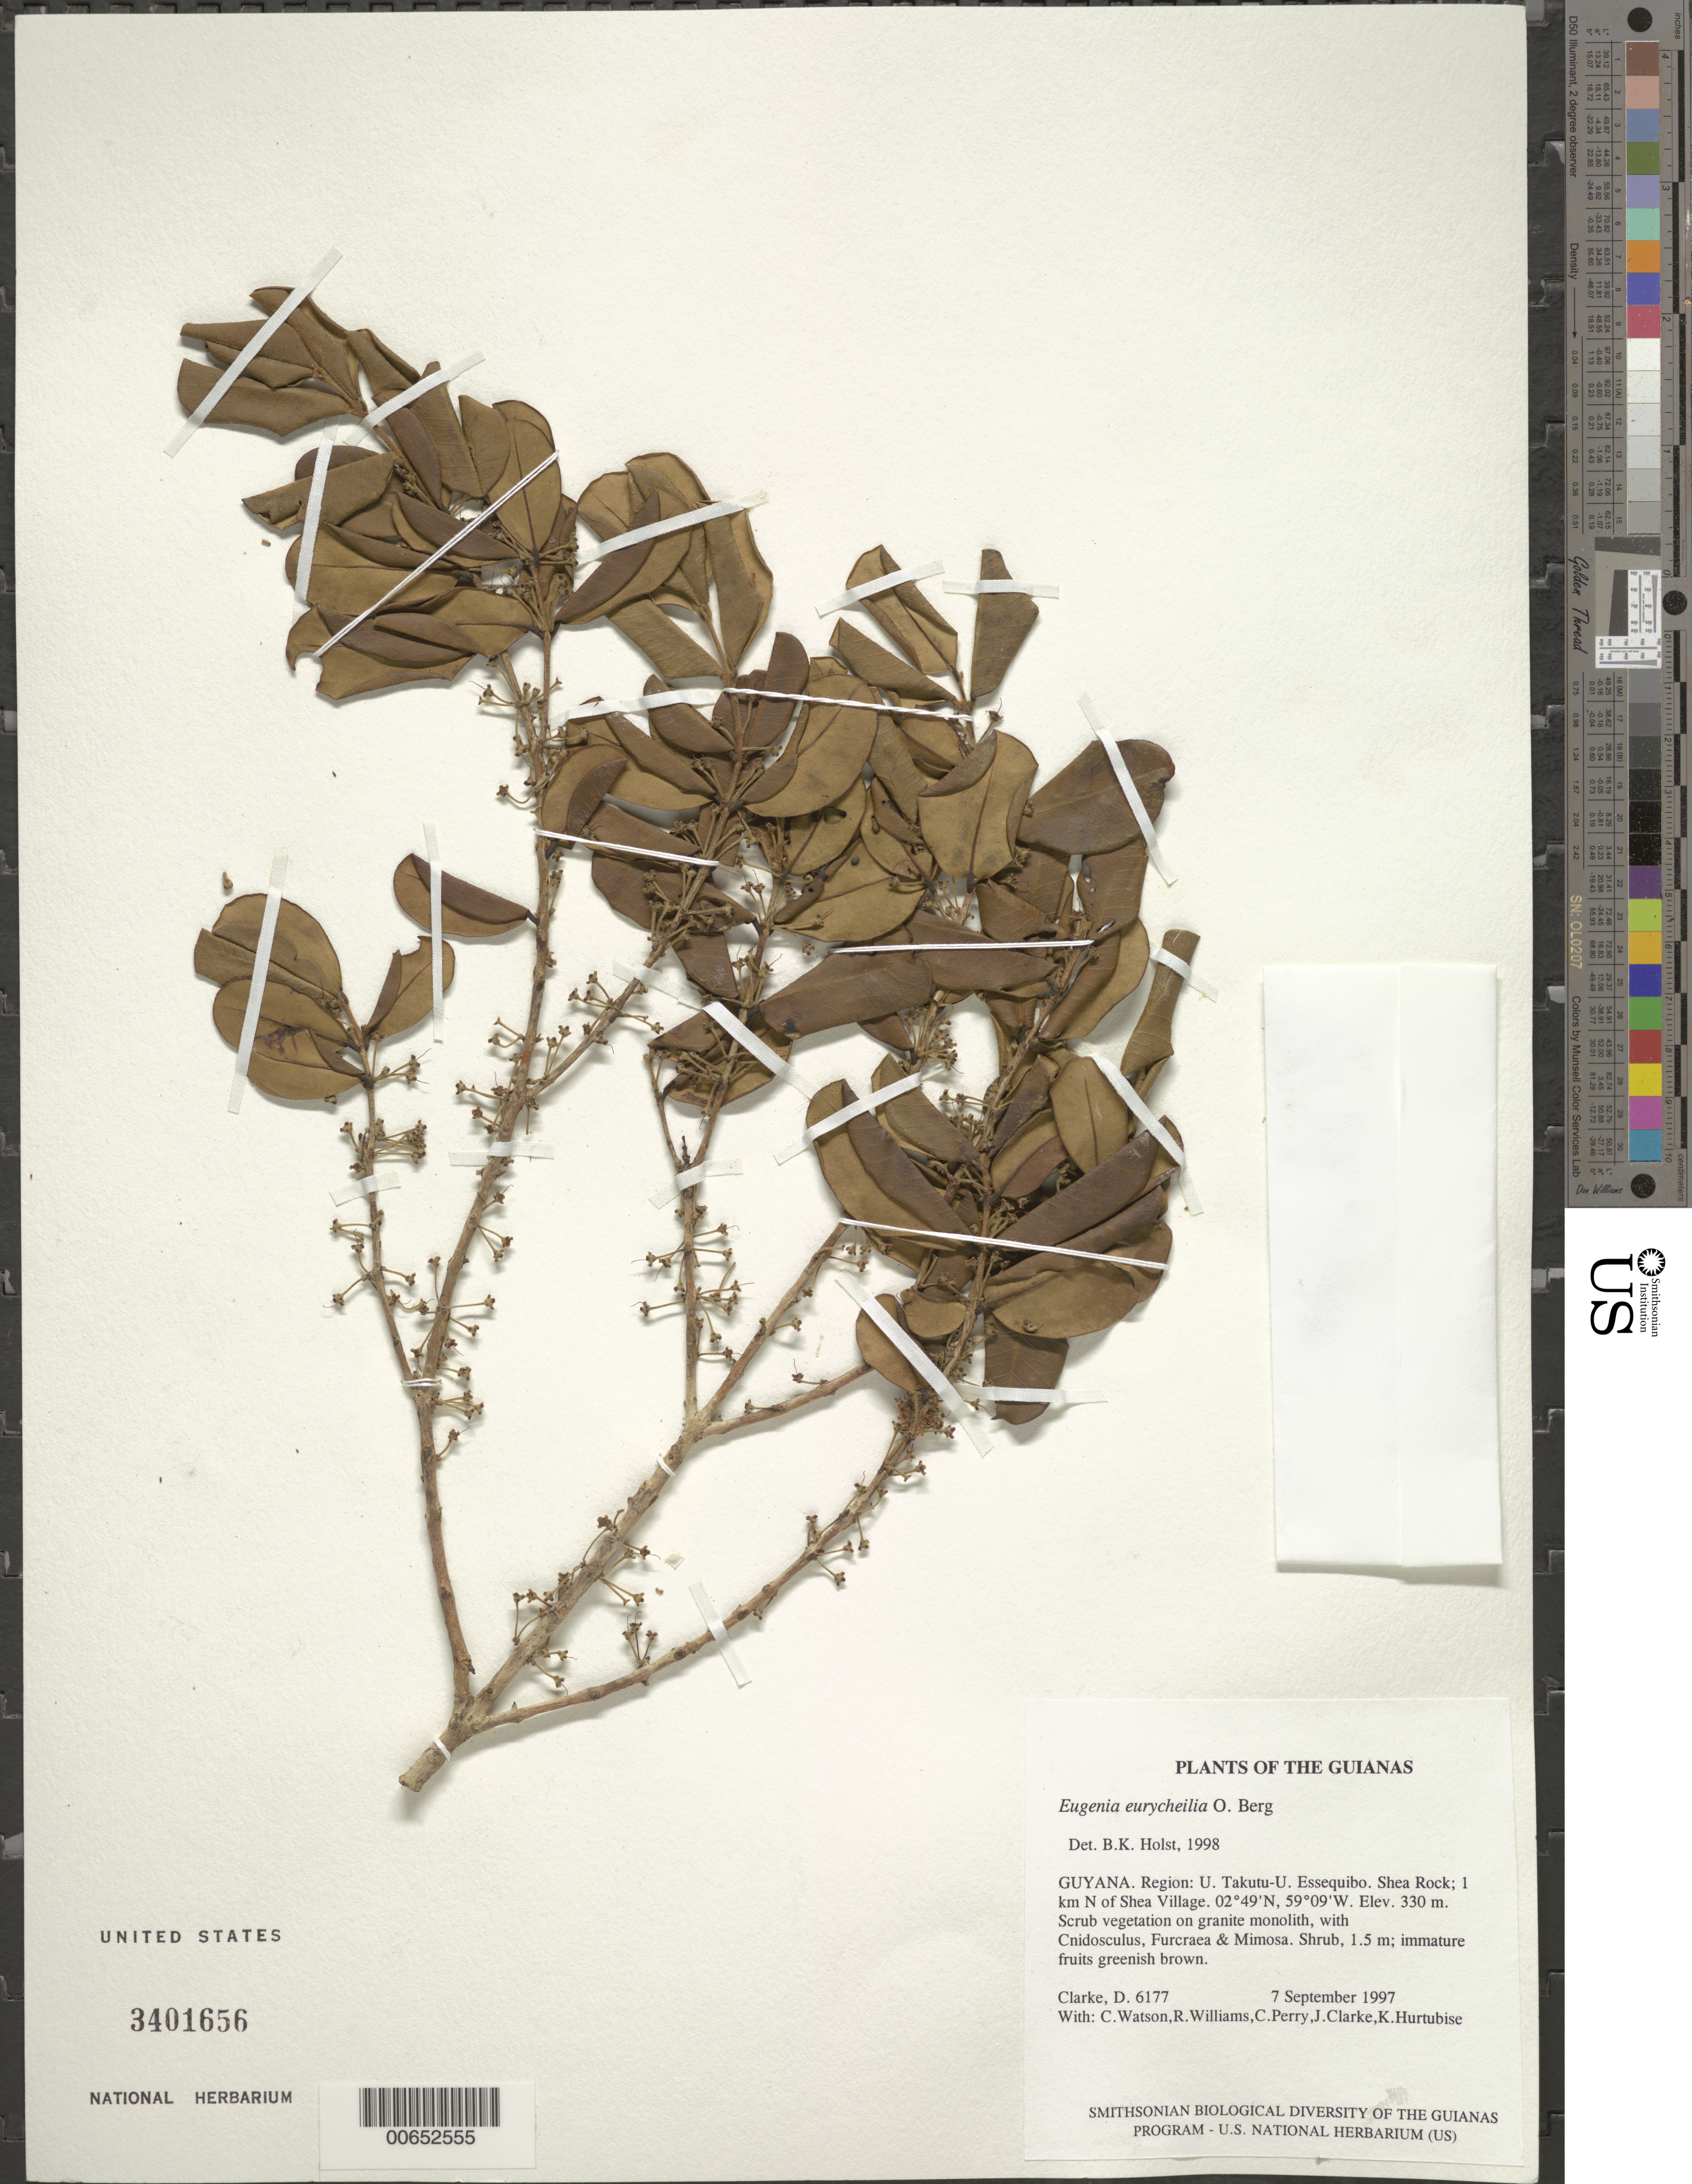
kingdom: Plantae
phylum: Tracheophyta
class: Magnoliopsida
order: Myrtales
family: Myrtaceae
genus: Eugenia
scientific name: Eugenia eurycheila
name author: O. Berg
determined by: Holst, Bruce K.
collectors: H. D. Clarke, C. Watson, R. Williams, C. Perry, J. Clarke & K. Hurtubise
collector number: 6177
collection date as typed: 7 September 1997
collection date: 1997-09-07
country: Guyana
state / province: U. Takutu-U. Essequibo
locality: Shea Rock; 1 km N of Shea Village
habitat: Scrub vegetation on granite monolith, with Cnidoscolus, Furcraea & Mimosa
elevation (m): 330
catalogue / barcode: US 3401656